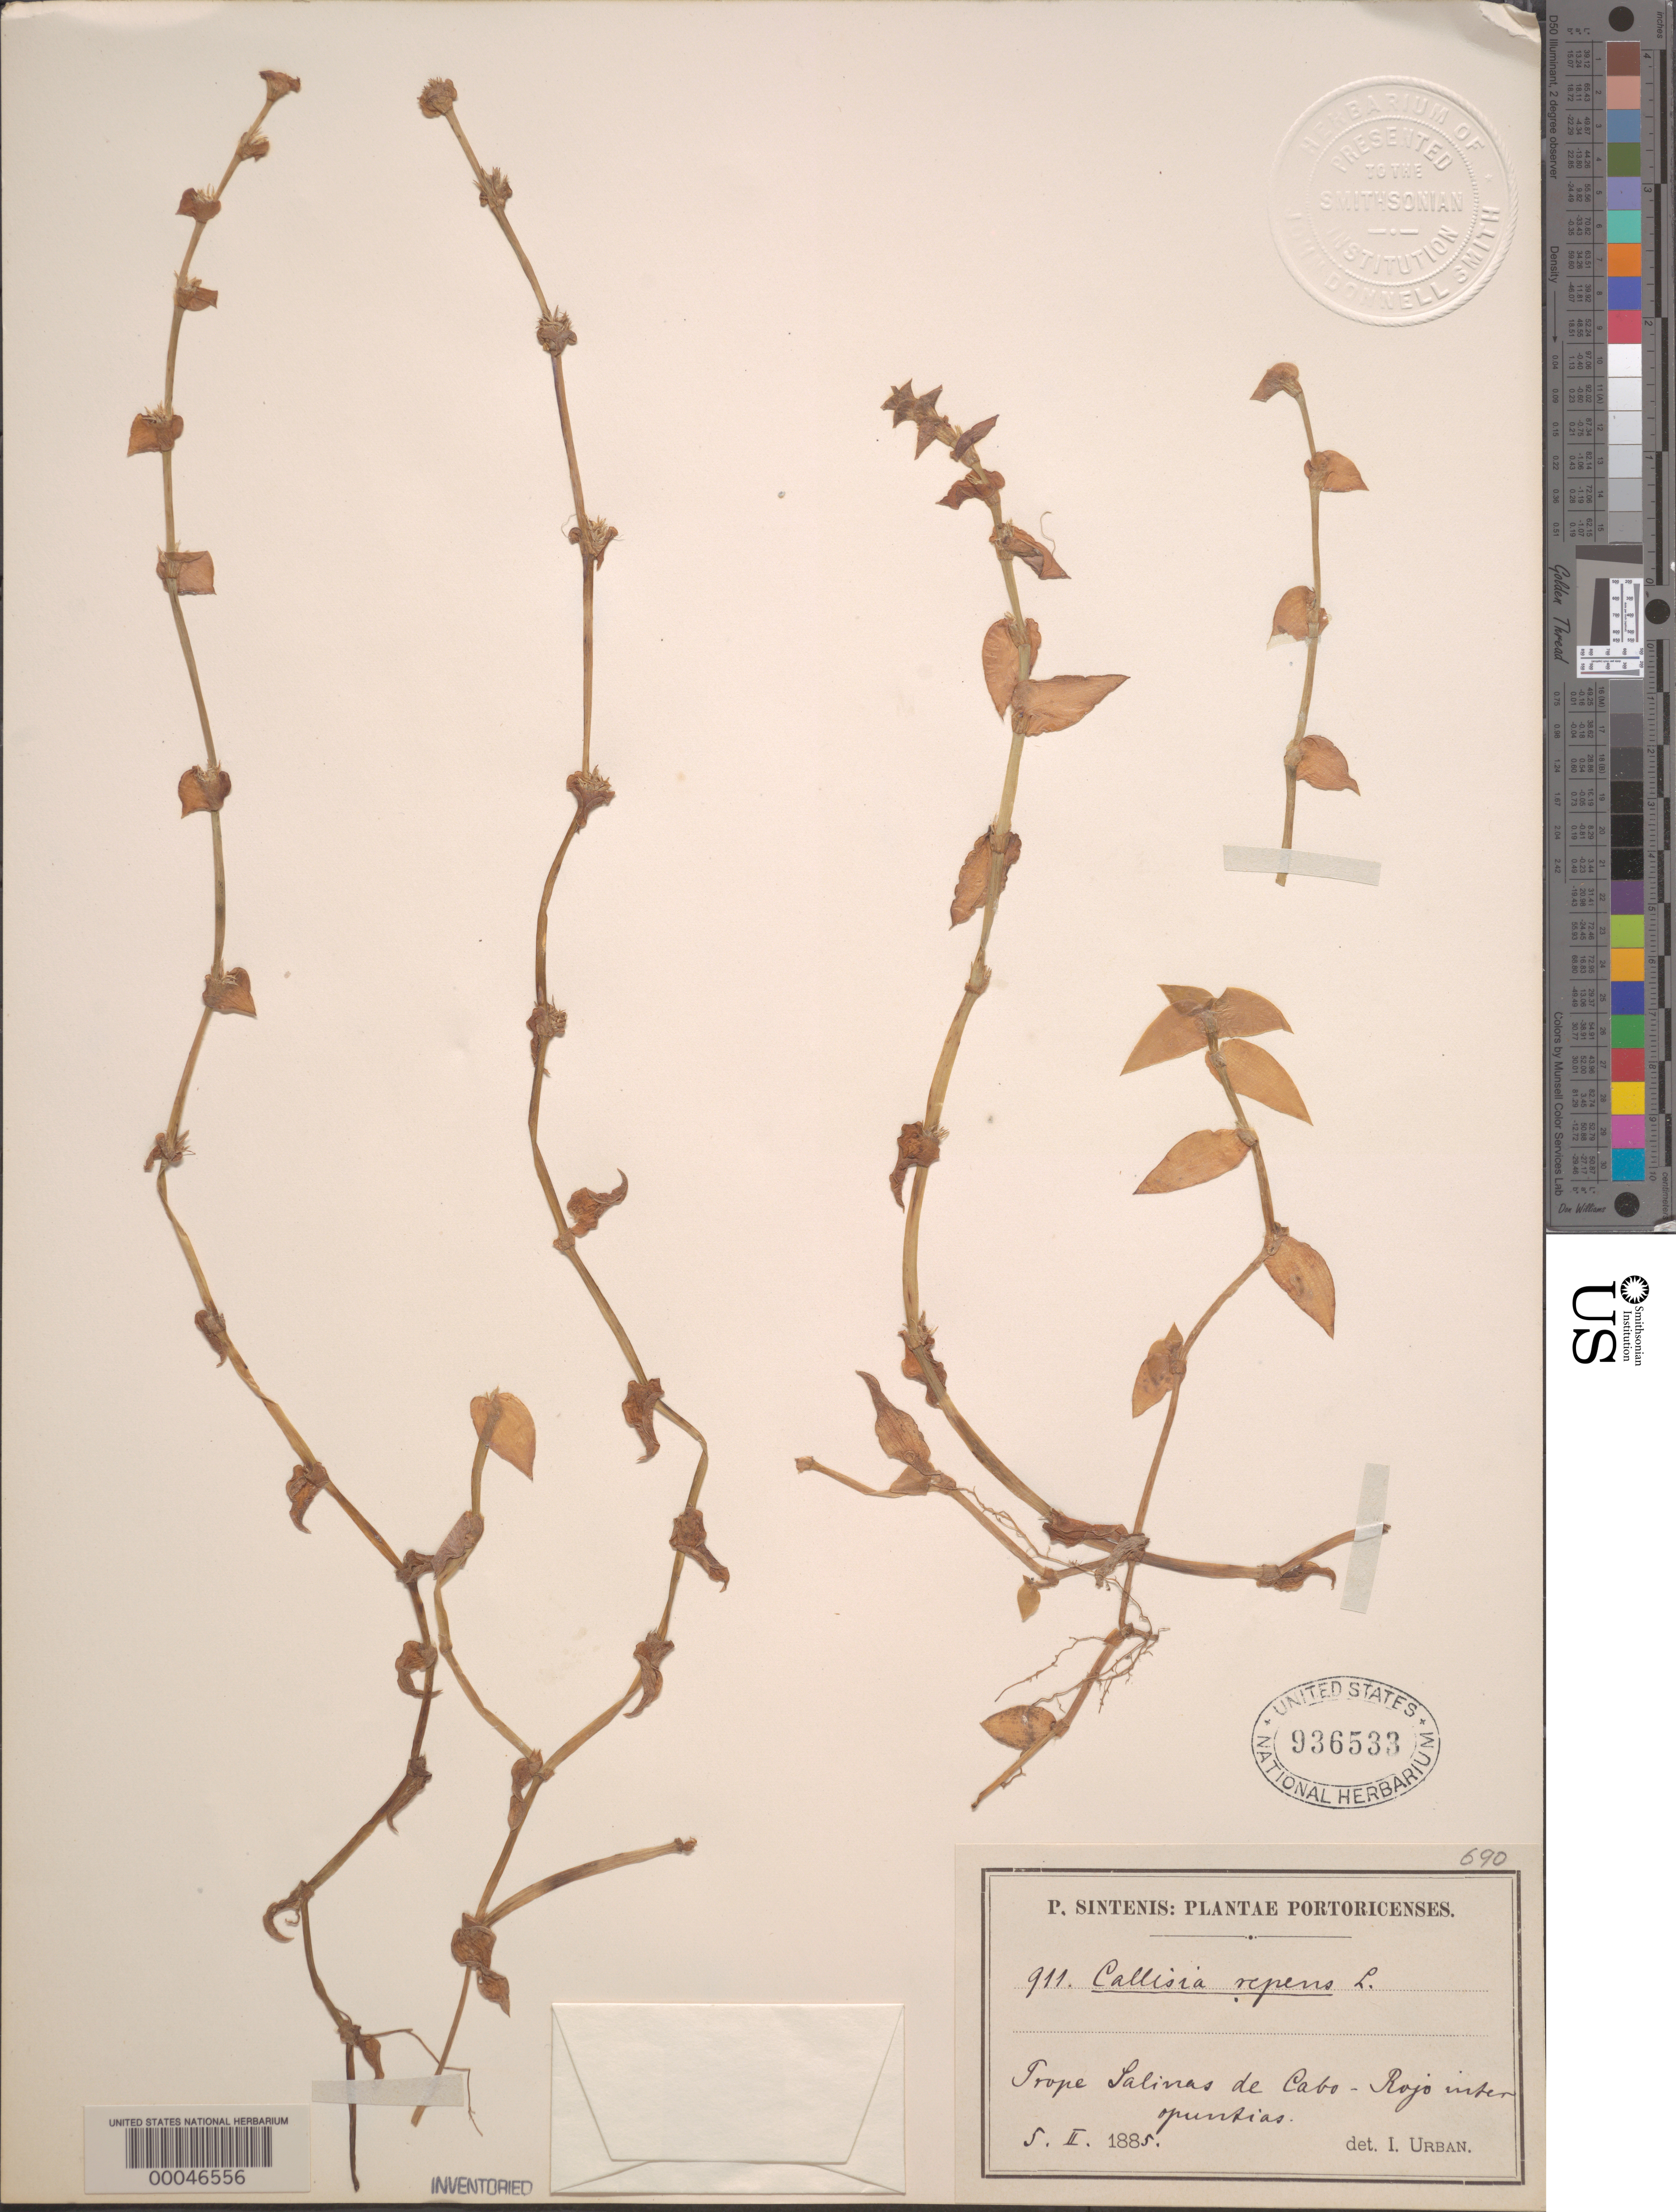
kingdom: Plantae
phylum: Tracheophyta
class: Liliopsida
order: Commelinales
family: Commelinaceae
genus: Callisia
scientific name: Callisia repens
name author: (Jacq.) L.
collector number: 911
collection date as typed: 05 Feb 1885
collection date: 1885-02-05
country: Puerto Rico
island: Greater Antilles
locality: Salinas de cabo rojo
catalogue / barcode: US 936533